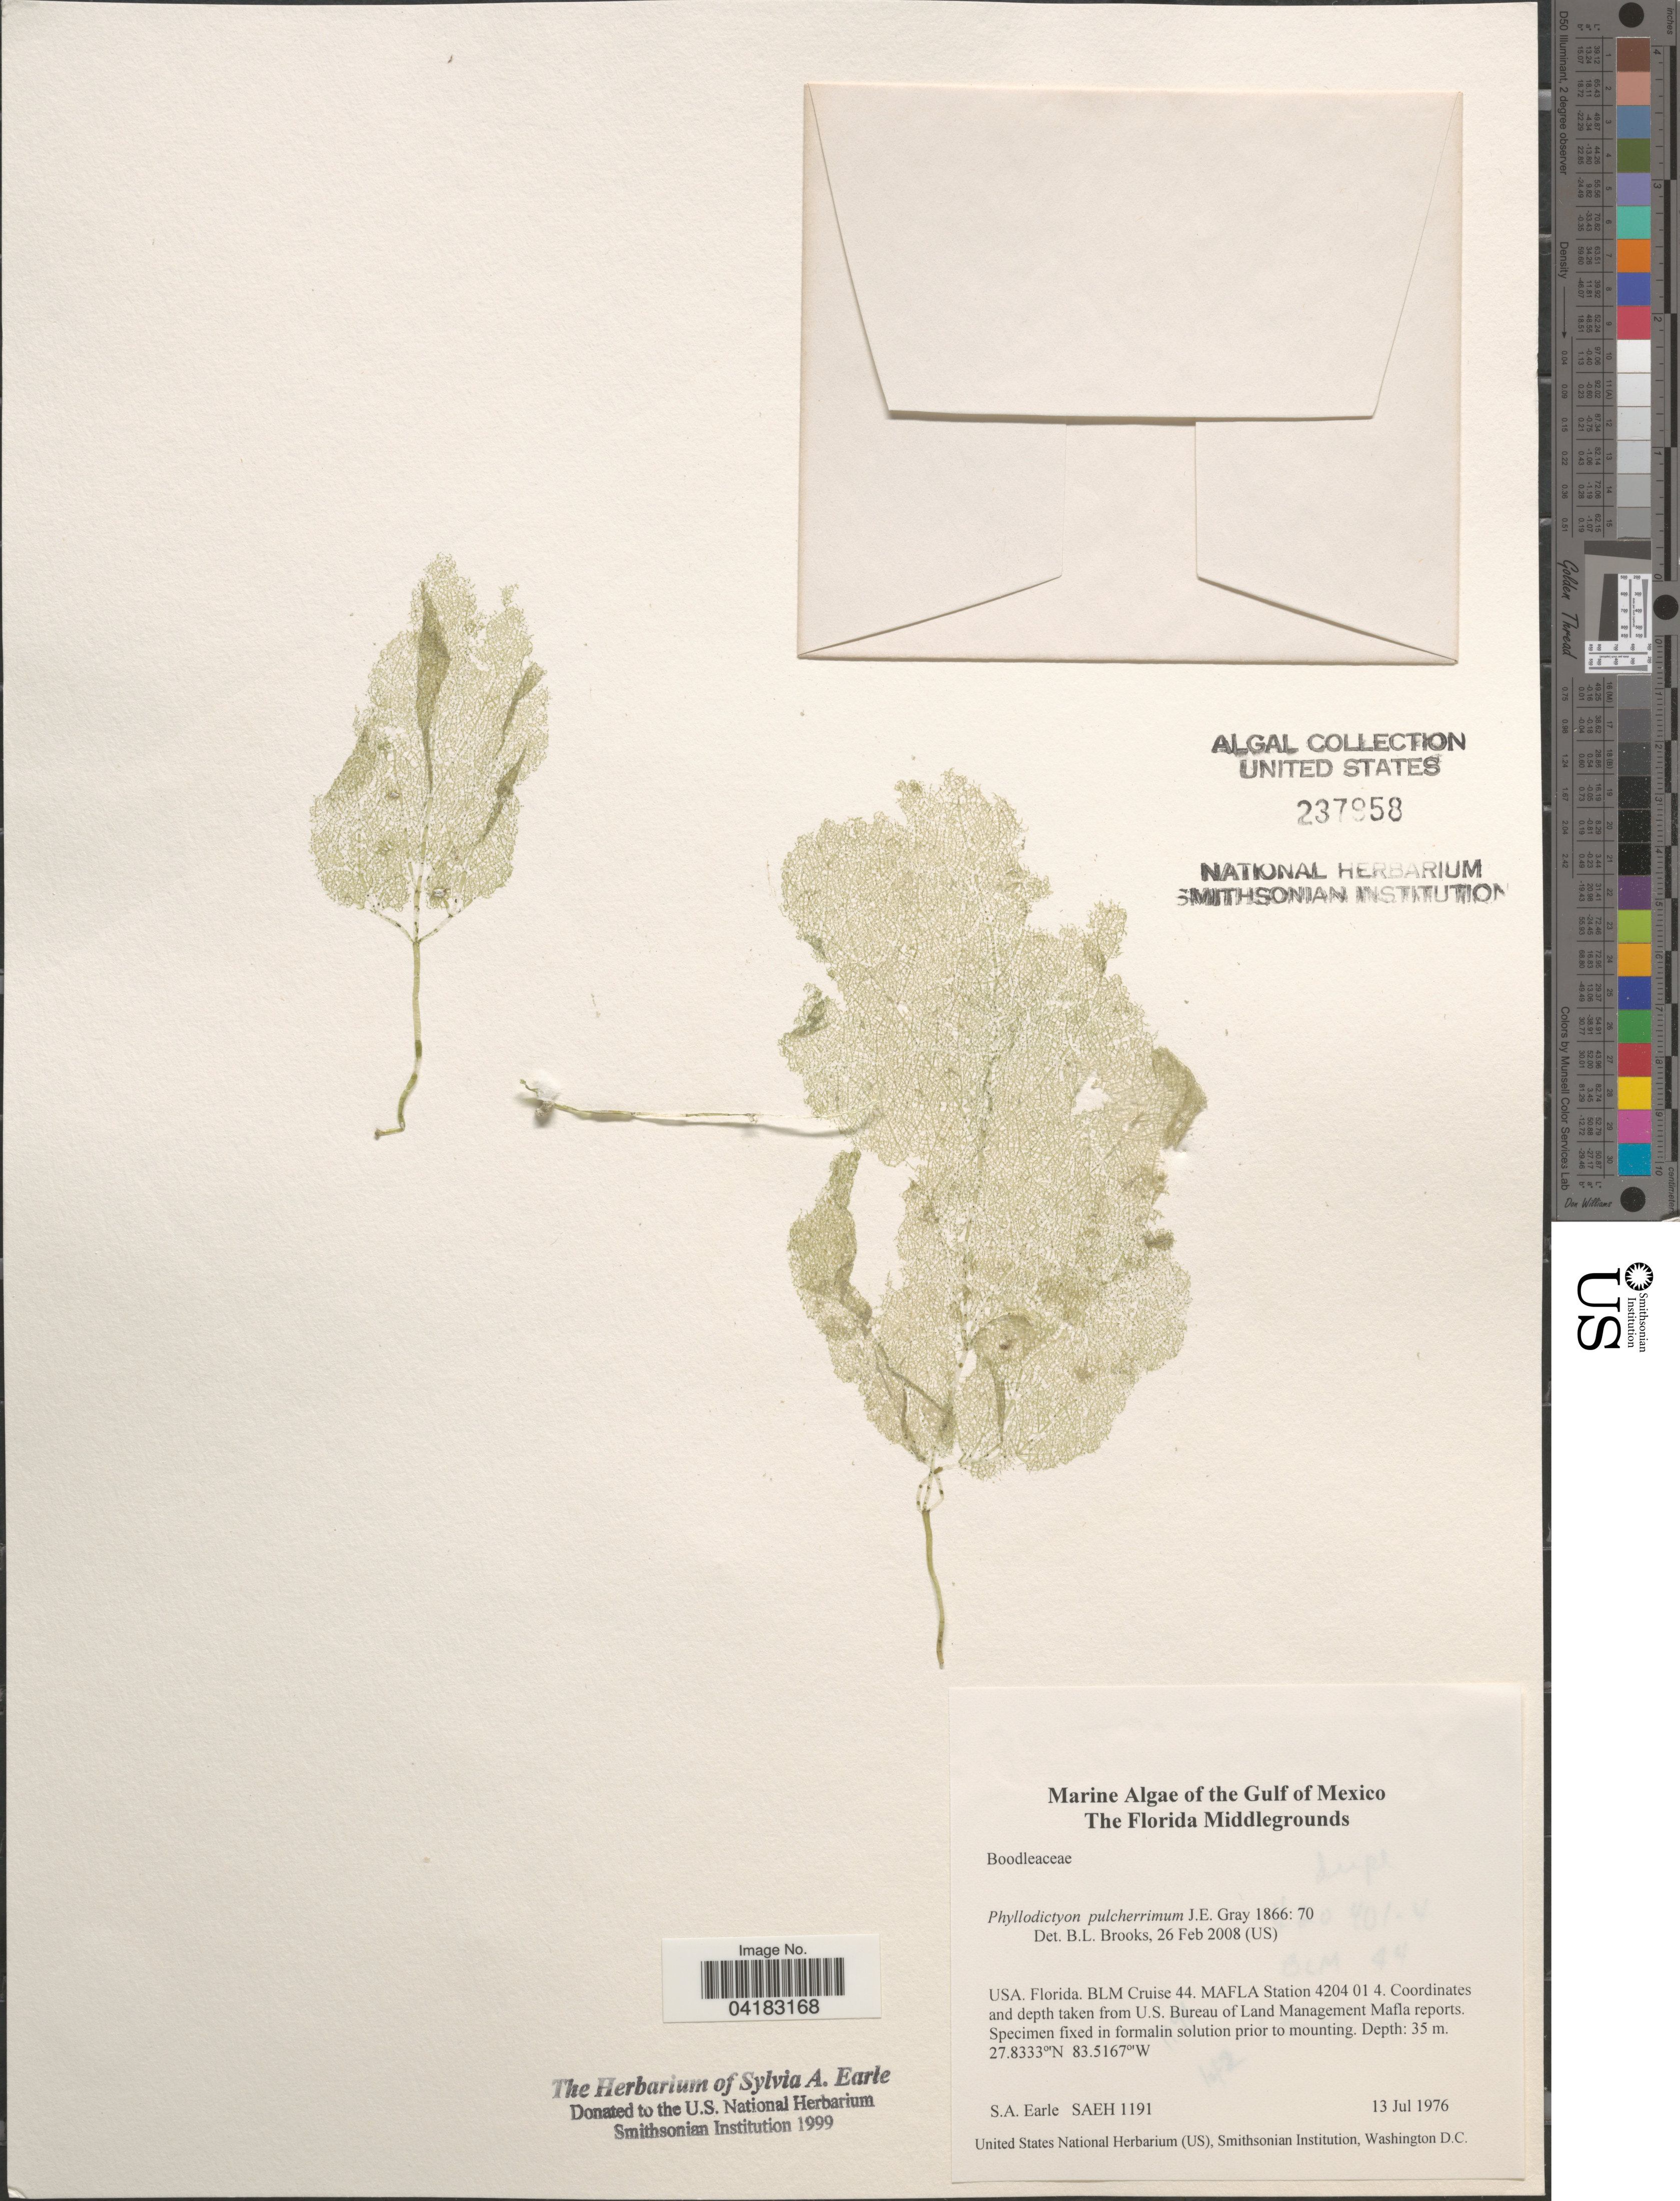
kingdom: Plantae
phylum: Chlorophyta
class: Ulvophyceae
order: Siphonocladales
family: Boodleaceae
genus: Phyllodictyon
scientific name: Phyllodictyon pulcherrimum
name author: J.E. Gray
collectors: S. A. Earle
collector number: SAEH1191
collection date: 1976-07-13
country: United States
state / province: Florida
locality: Gulf of Mexico. The Florida Middlegrounds. BLM Cruise 44. MAFLA Station 4204 01 4.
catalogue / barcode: US 237958